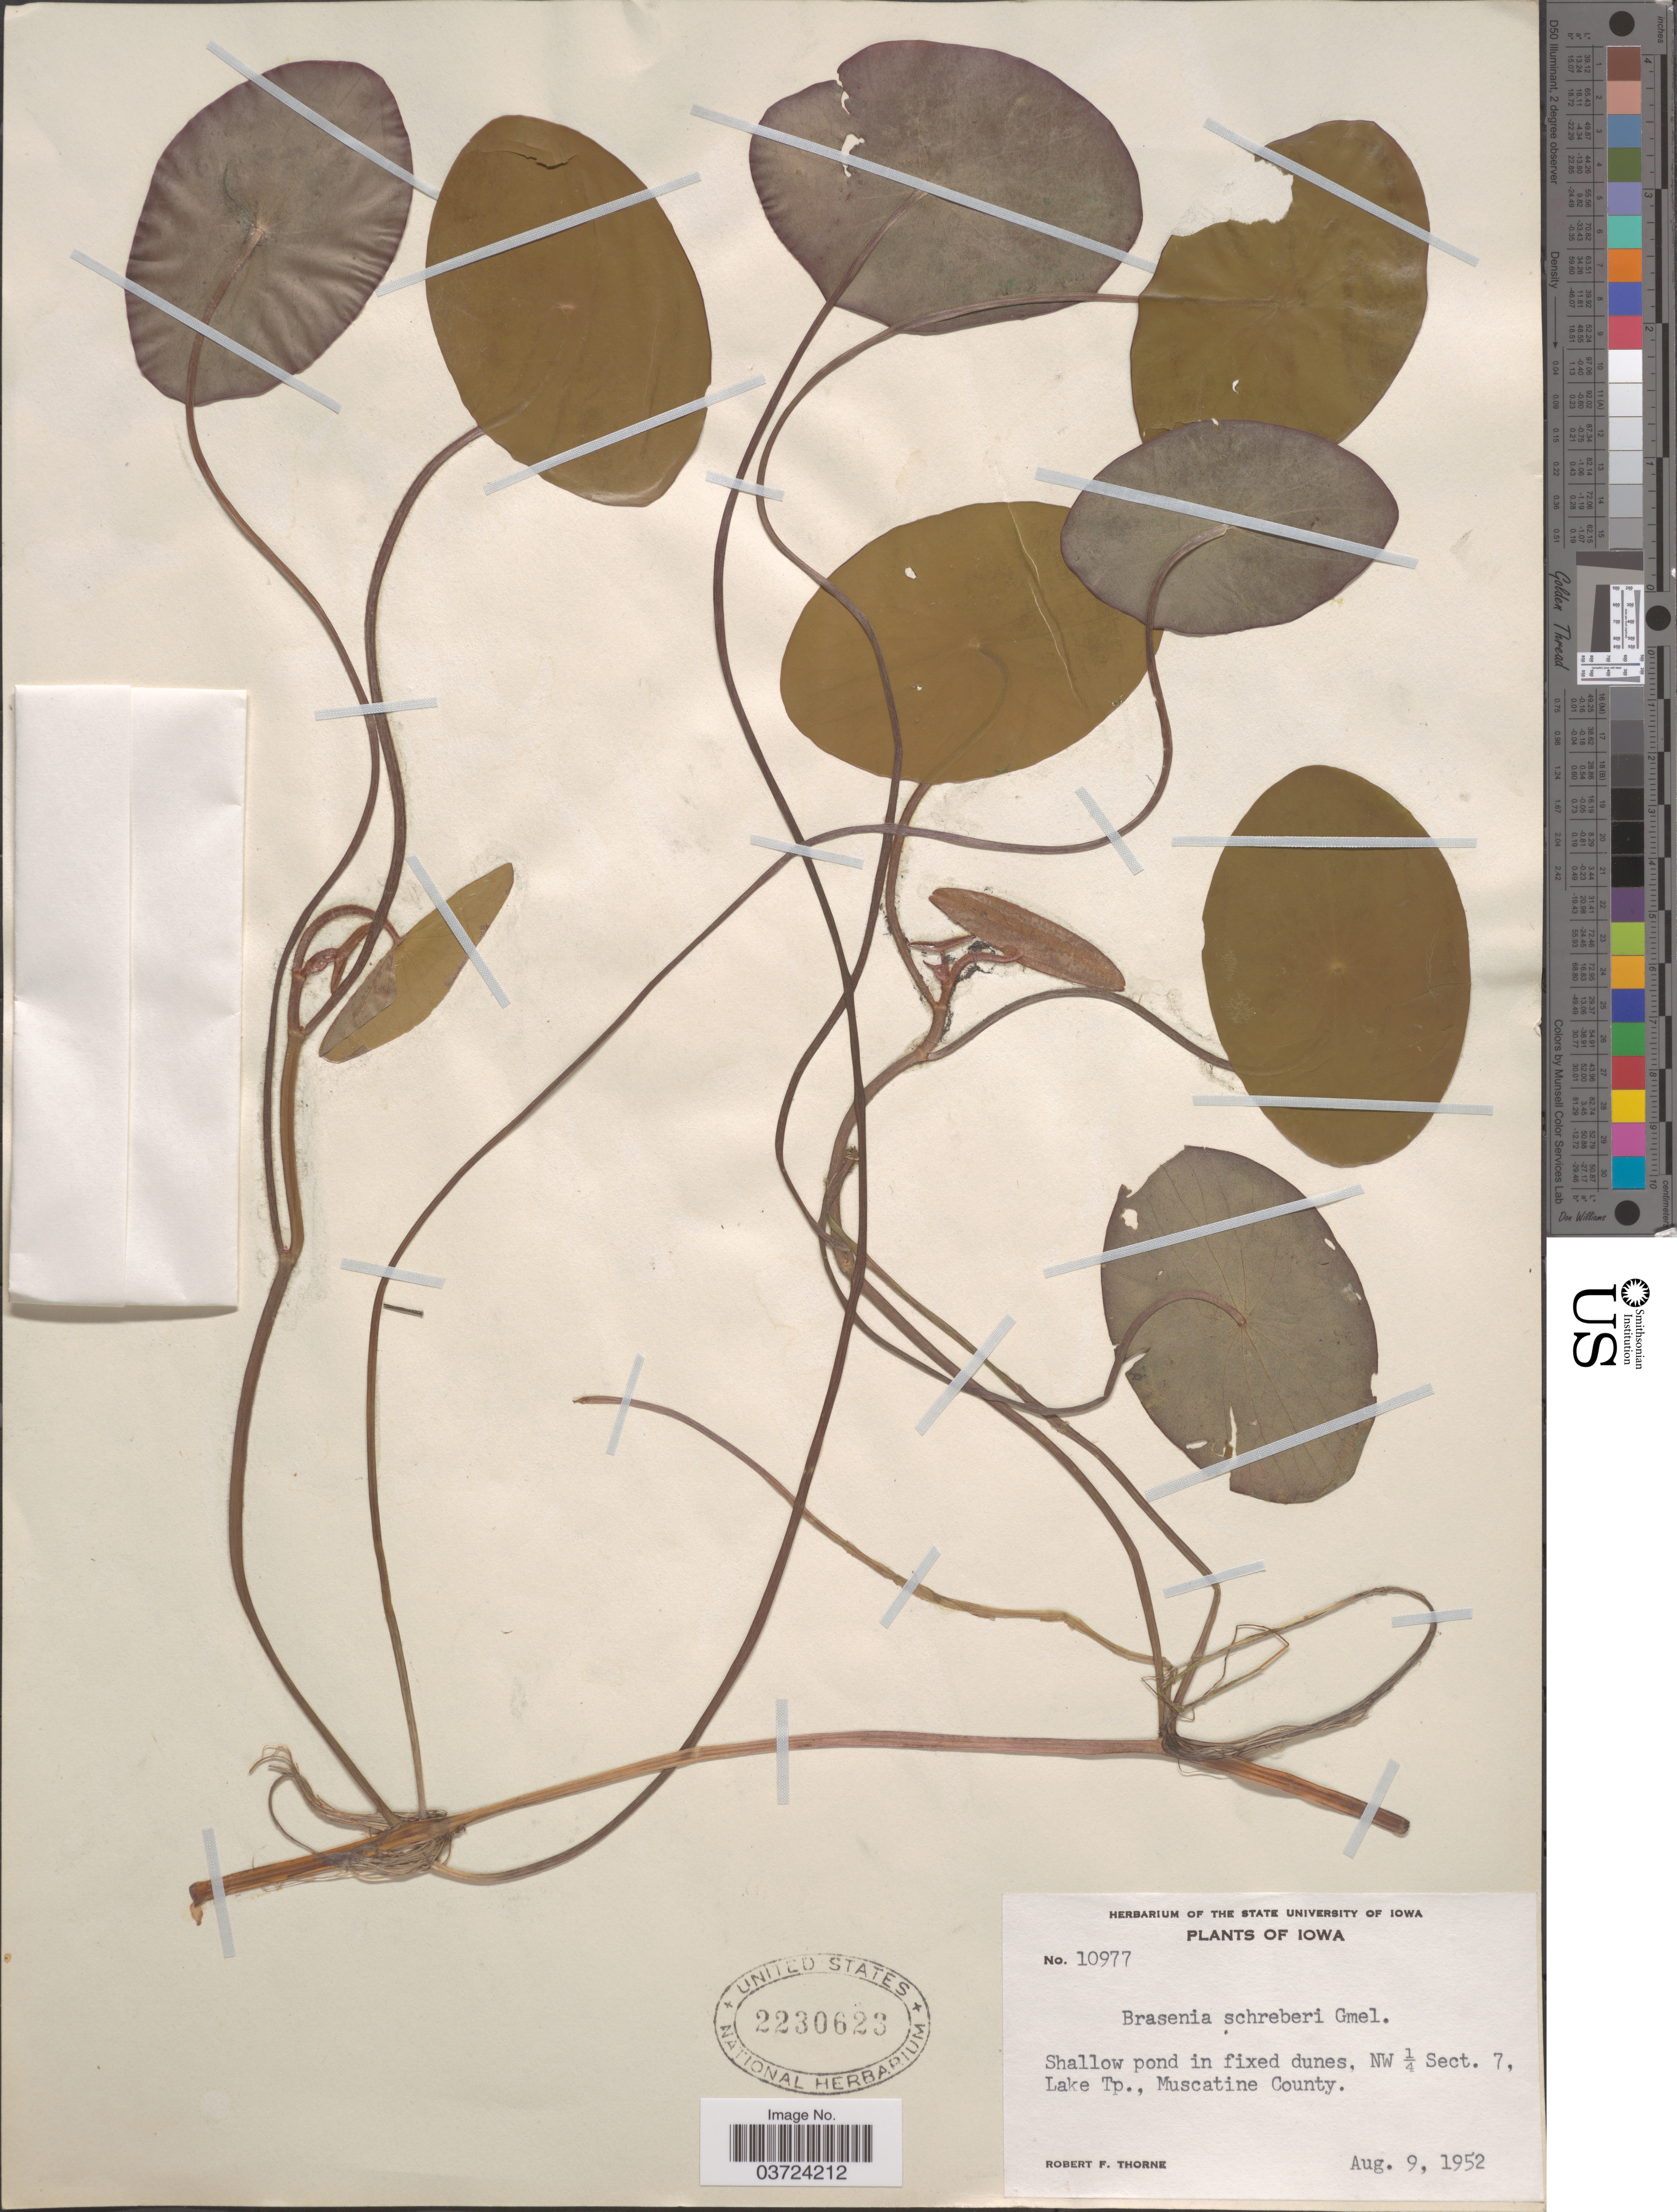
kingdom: Plantae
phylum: Tracheophyta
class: Magnoliopsida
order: Nymphaeales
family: Cabombaceae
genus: Brasenia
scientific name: Brasenia schreberi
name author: J.F. Gmel.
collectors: R. F. Thorne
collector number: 10977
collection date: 1952-08-09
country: United States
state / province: Iowa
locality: NW ¼ Sect. 7, Lake Tp., Muscatine County.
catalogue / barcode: US 2230623